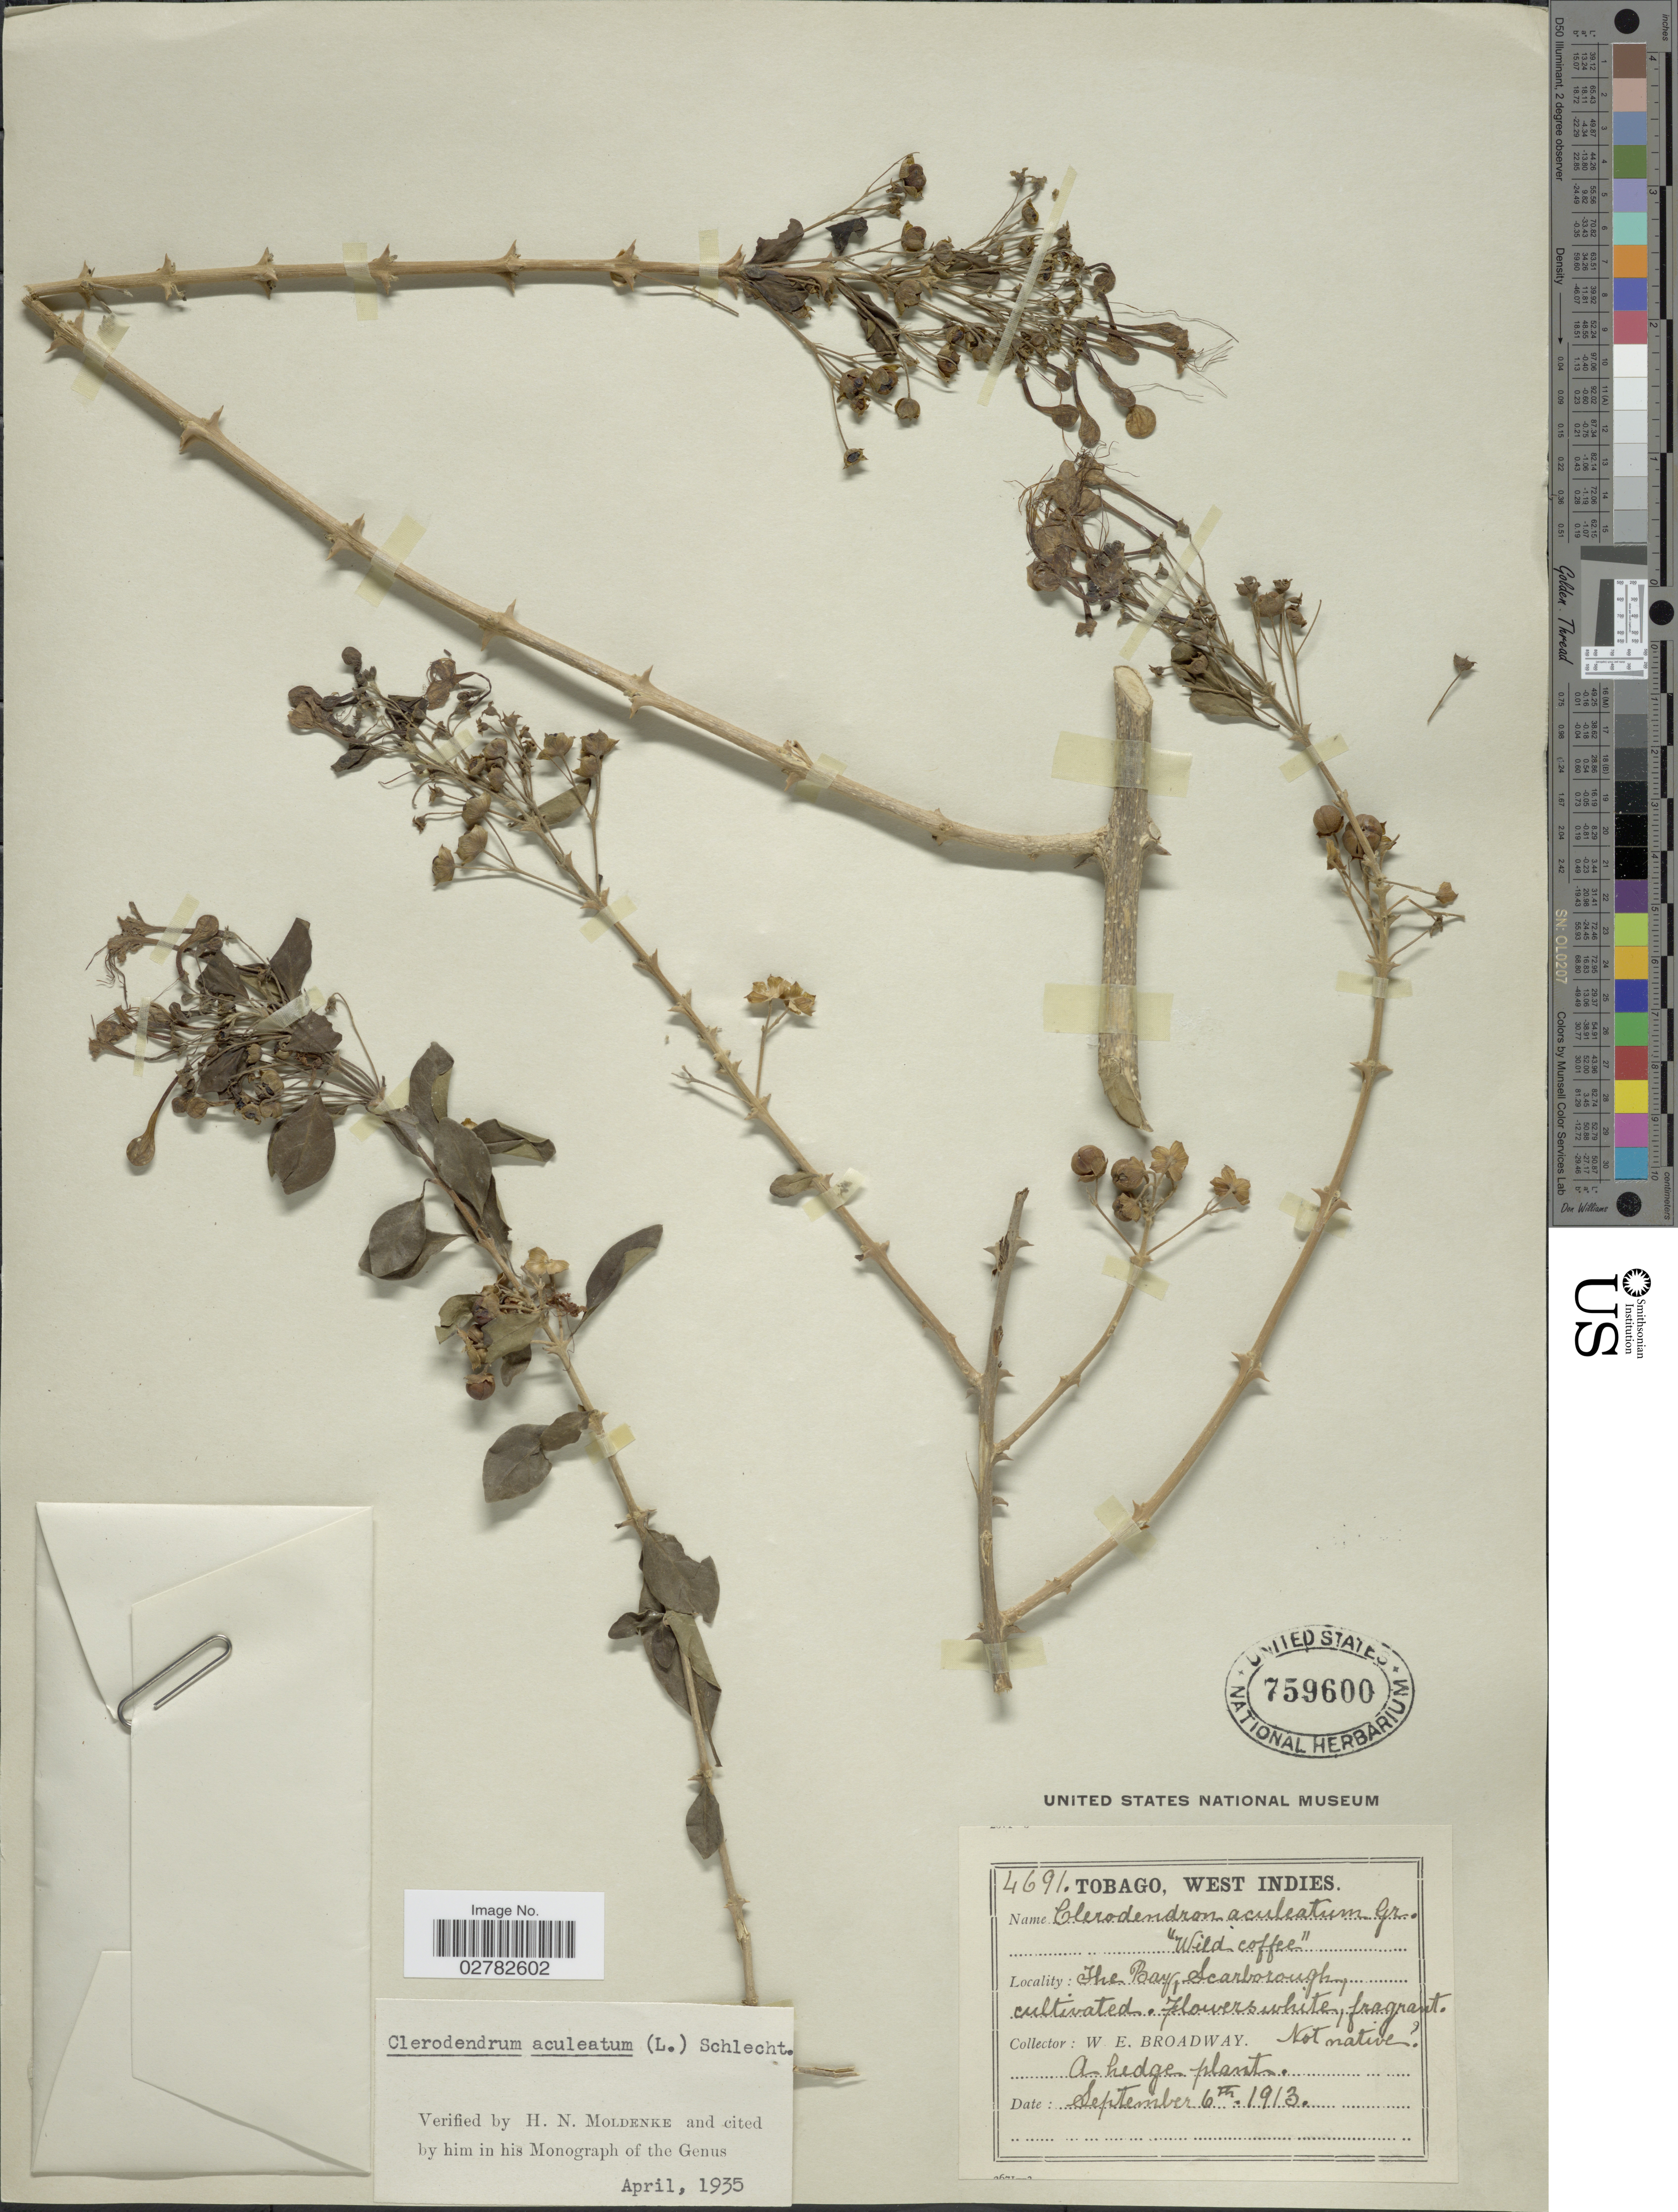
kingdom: Plantae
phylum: Tracheophyta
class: Magnoliopsida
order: Lamiales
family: Lamiaceae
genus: Clerodendrum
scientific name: Clerodendrum aculeatum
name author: (L.) Schltdl.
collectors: W. E. Broadway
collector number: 4691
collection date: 1913-09-06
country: Trinidad and Tobago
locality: Tobago. The Bay, Scarborough.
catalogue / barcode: US 759600